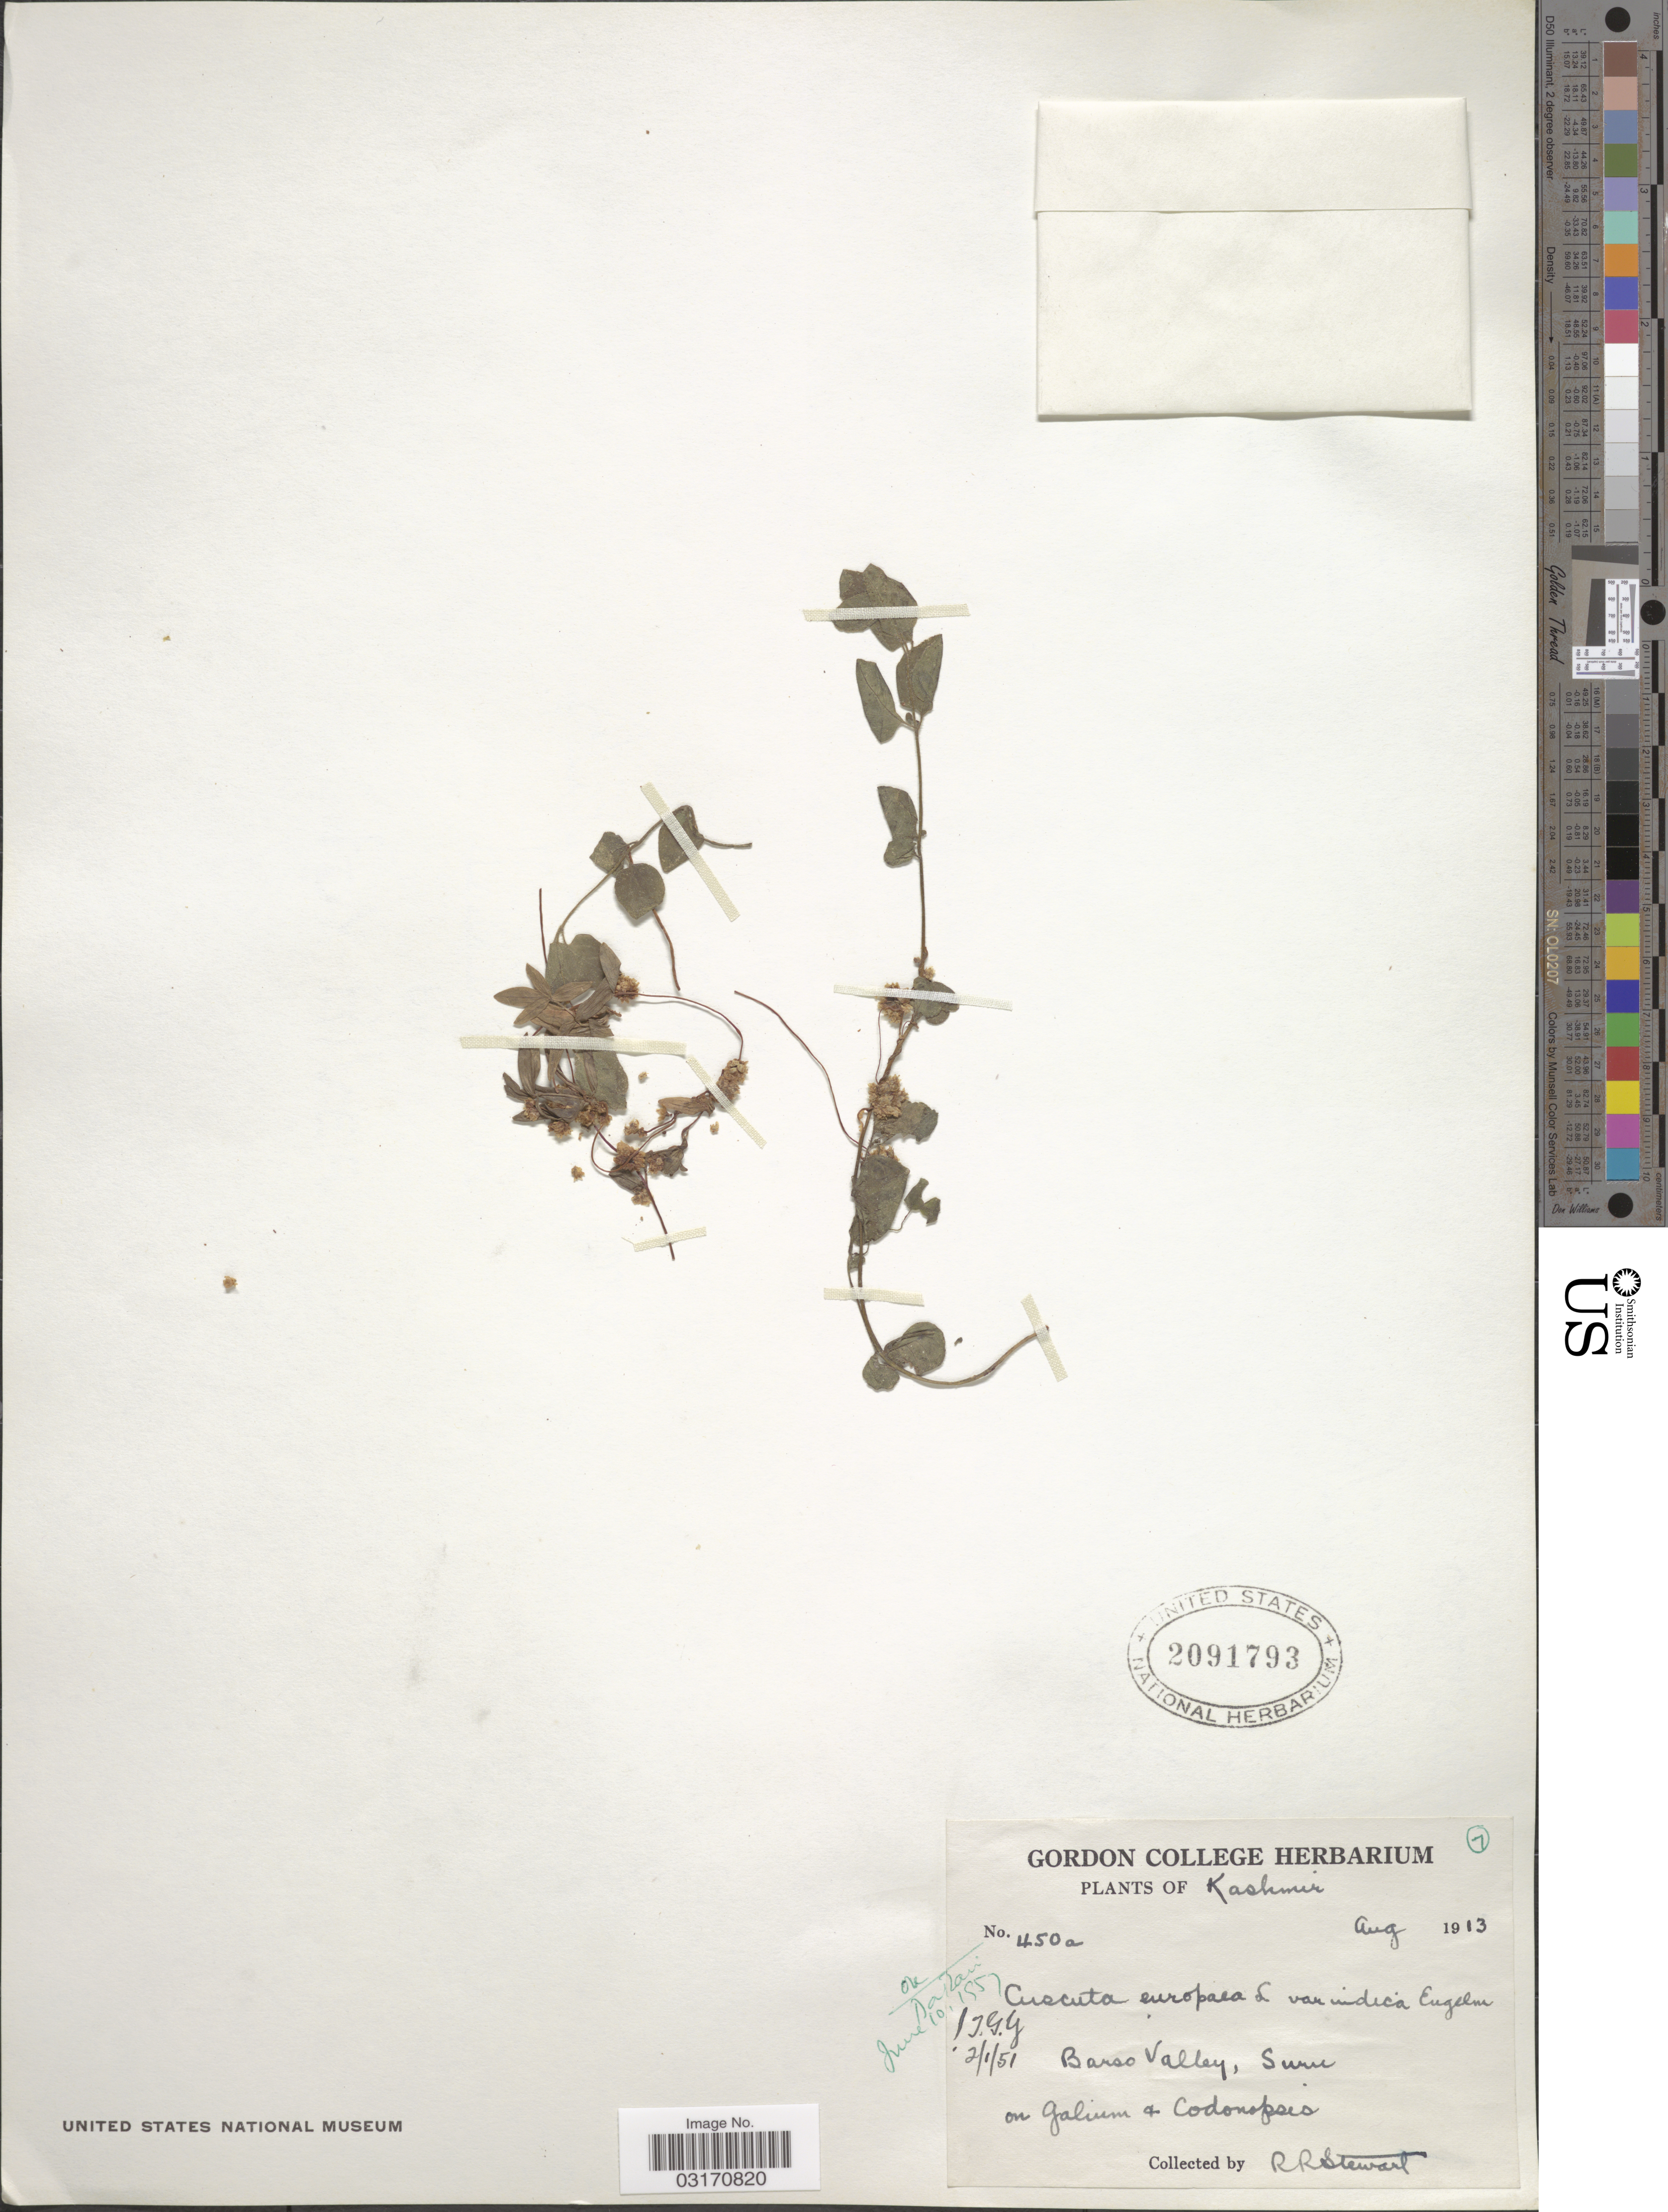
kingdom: Plantae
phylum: Tracheophyta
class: Magnoliopsida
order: Solanales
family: Convolvulaceae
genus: Cuscuta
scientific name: Cuscuta europaea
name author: L.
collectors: R. Stewart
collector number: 450 a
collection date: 1913-08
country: India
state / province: Jammu and Kashmir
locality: Kashmir. Barso Valley, Suru.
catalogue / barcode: US 2091793